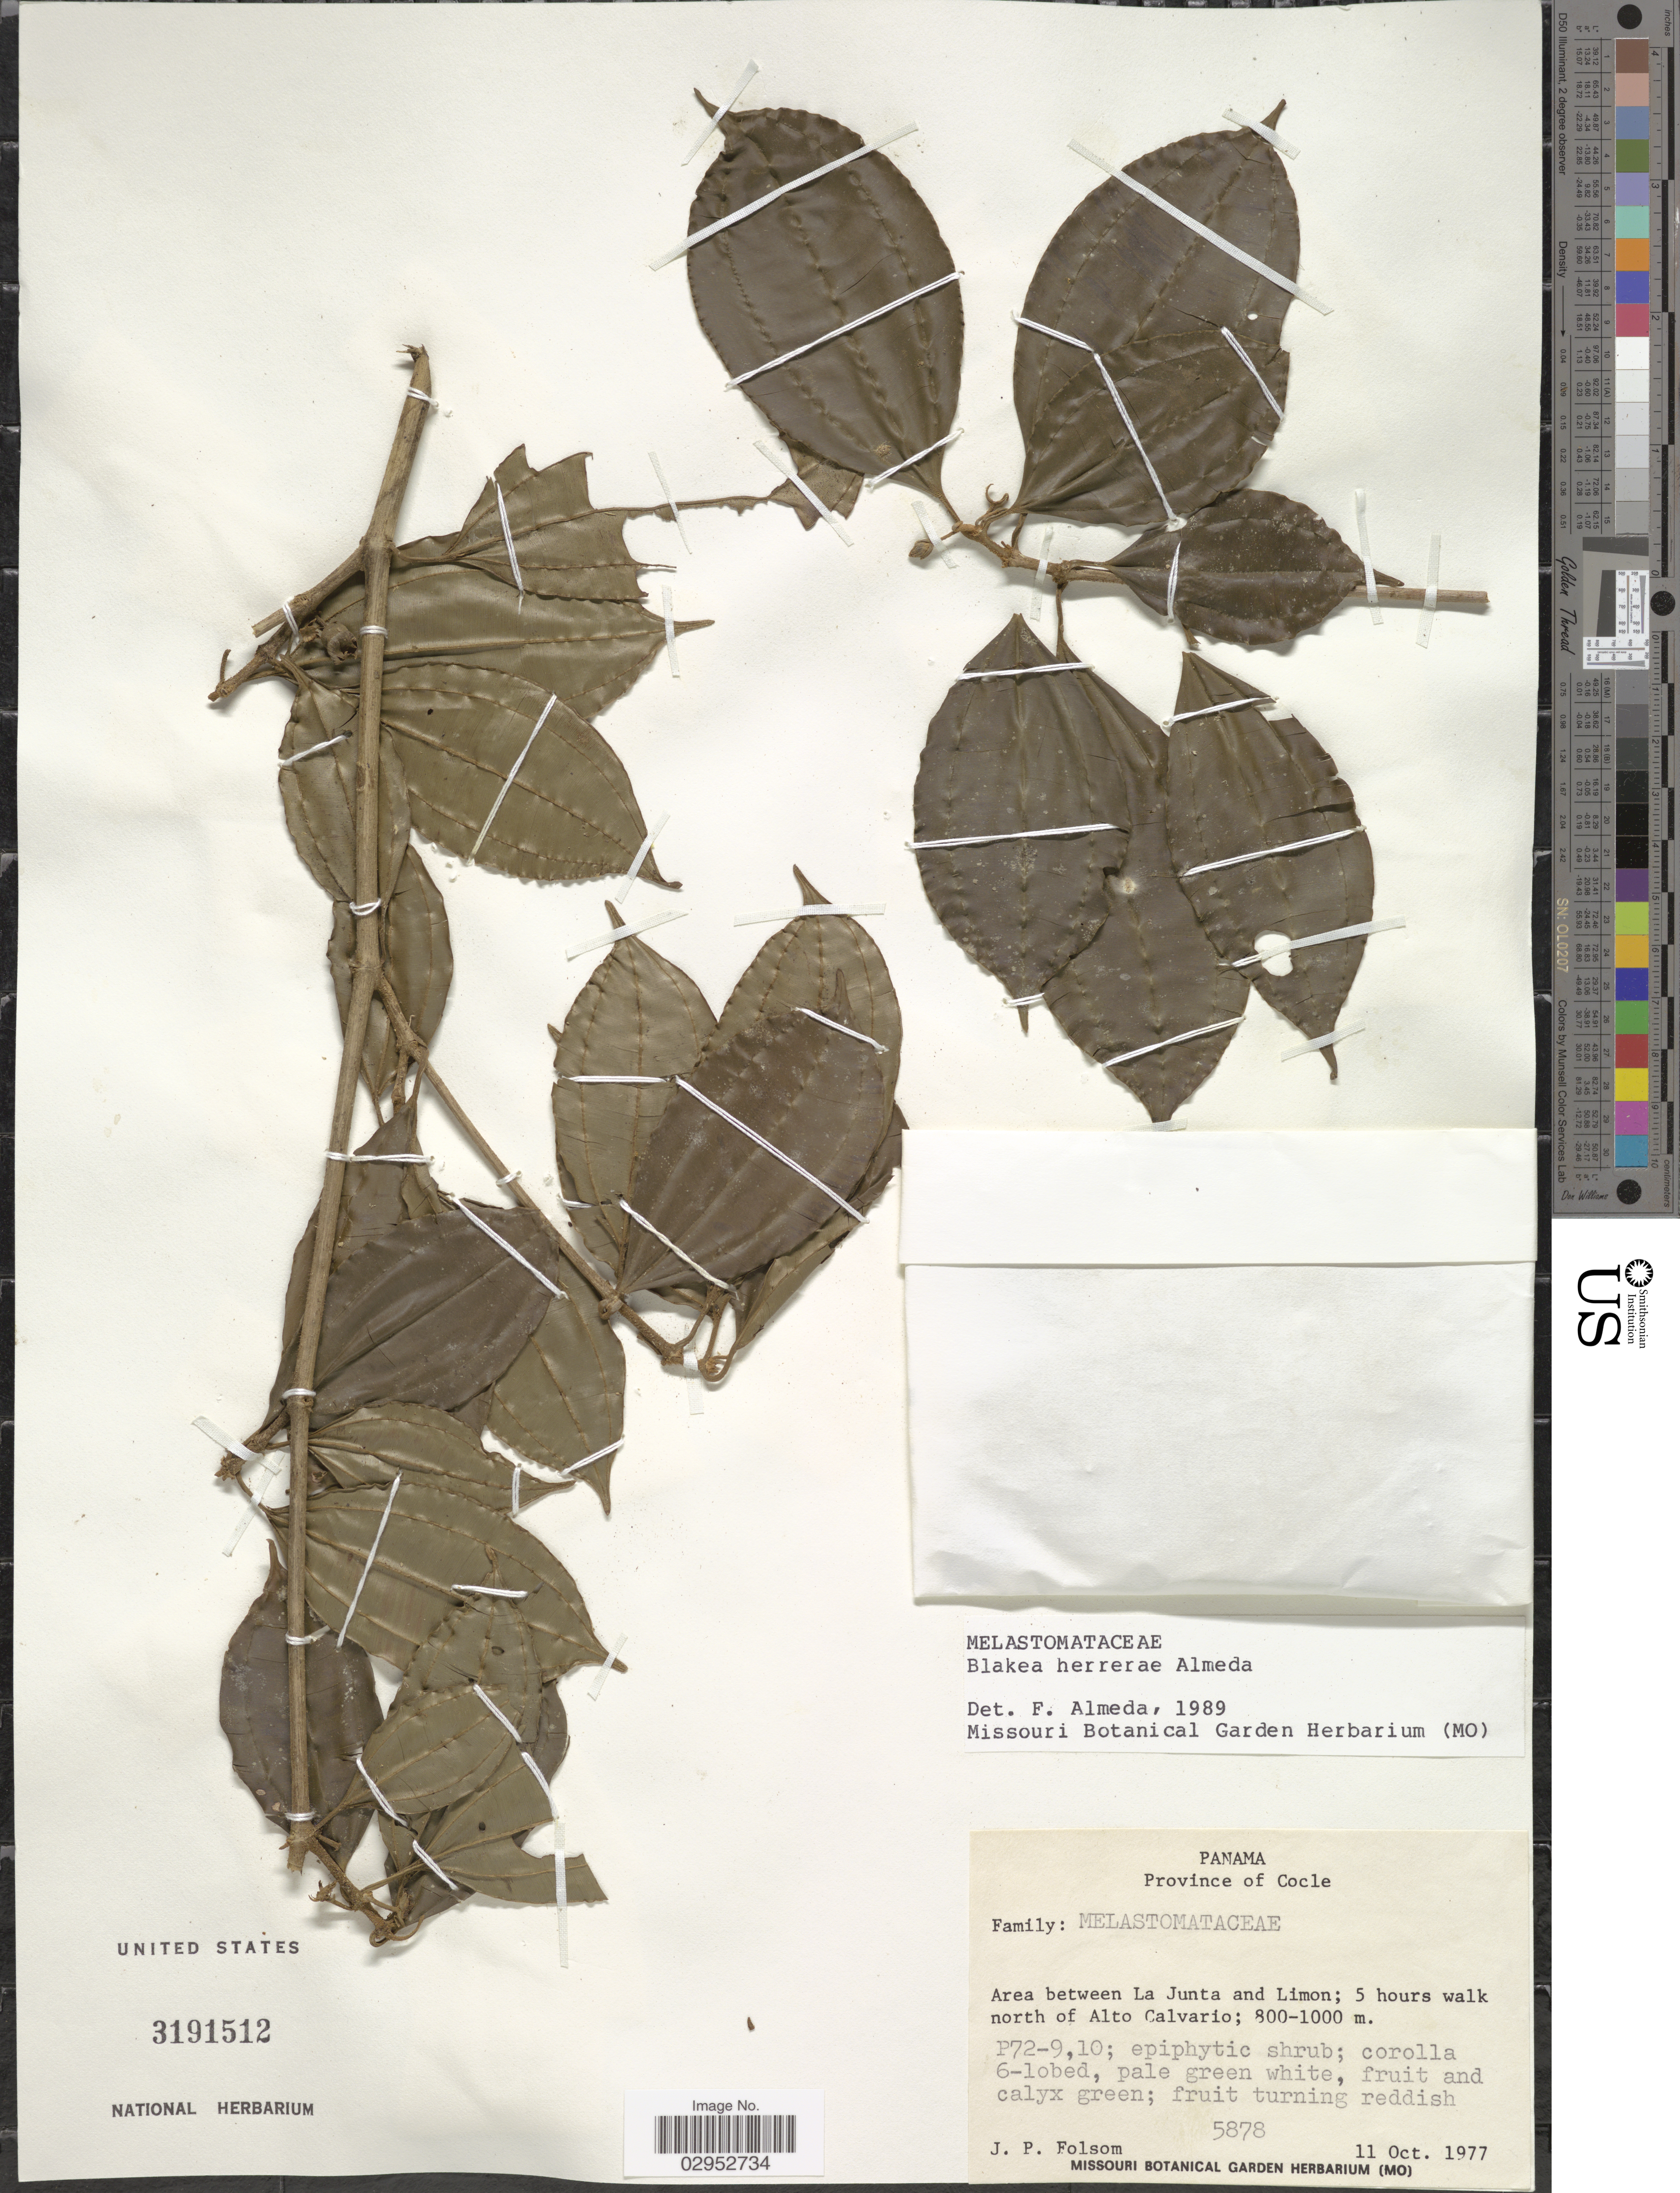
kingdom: Plantae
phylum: Tracheophyta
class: Magnoliopsida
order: Myrtales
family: Melastomataceae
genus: Blakea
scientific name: Blakea herrerae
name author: Almeda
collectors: J. P. Folsom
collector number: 5878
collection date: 1977-10-11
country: Panama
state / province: Coclé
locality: Province of Cocle. Area between La Junta and Limon; 5 hours walk north of Alto Calvario.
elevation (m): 800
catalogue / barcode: US 3191512